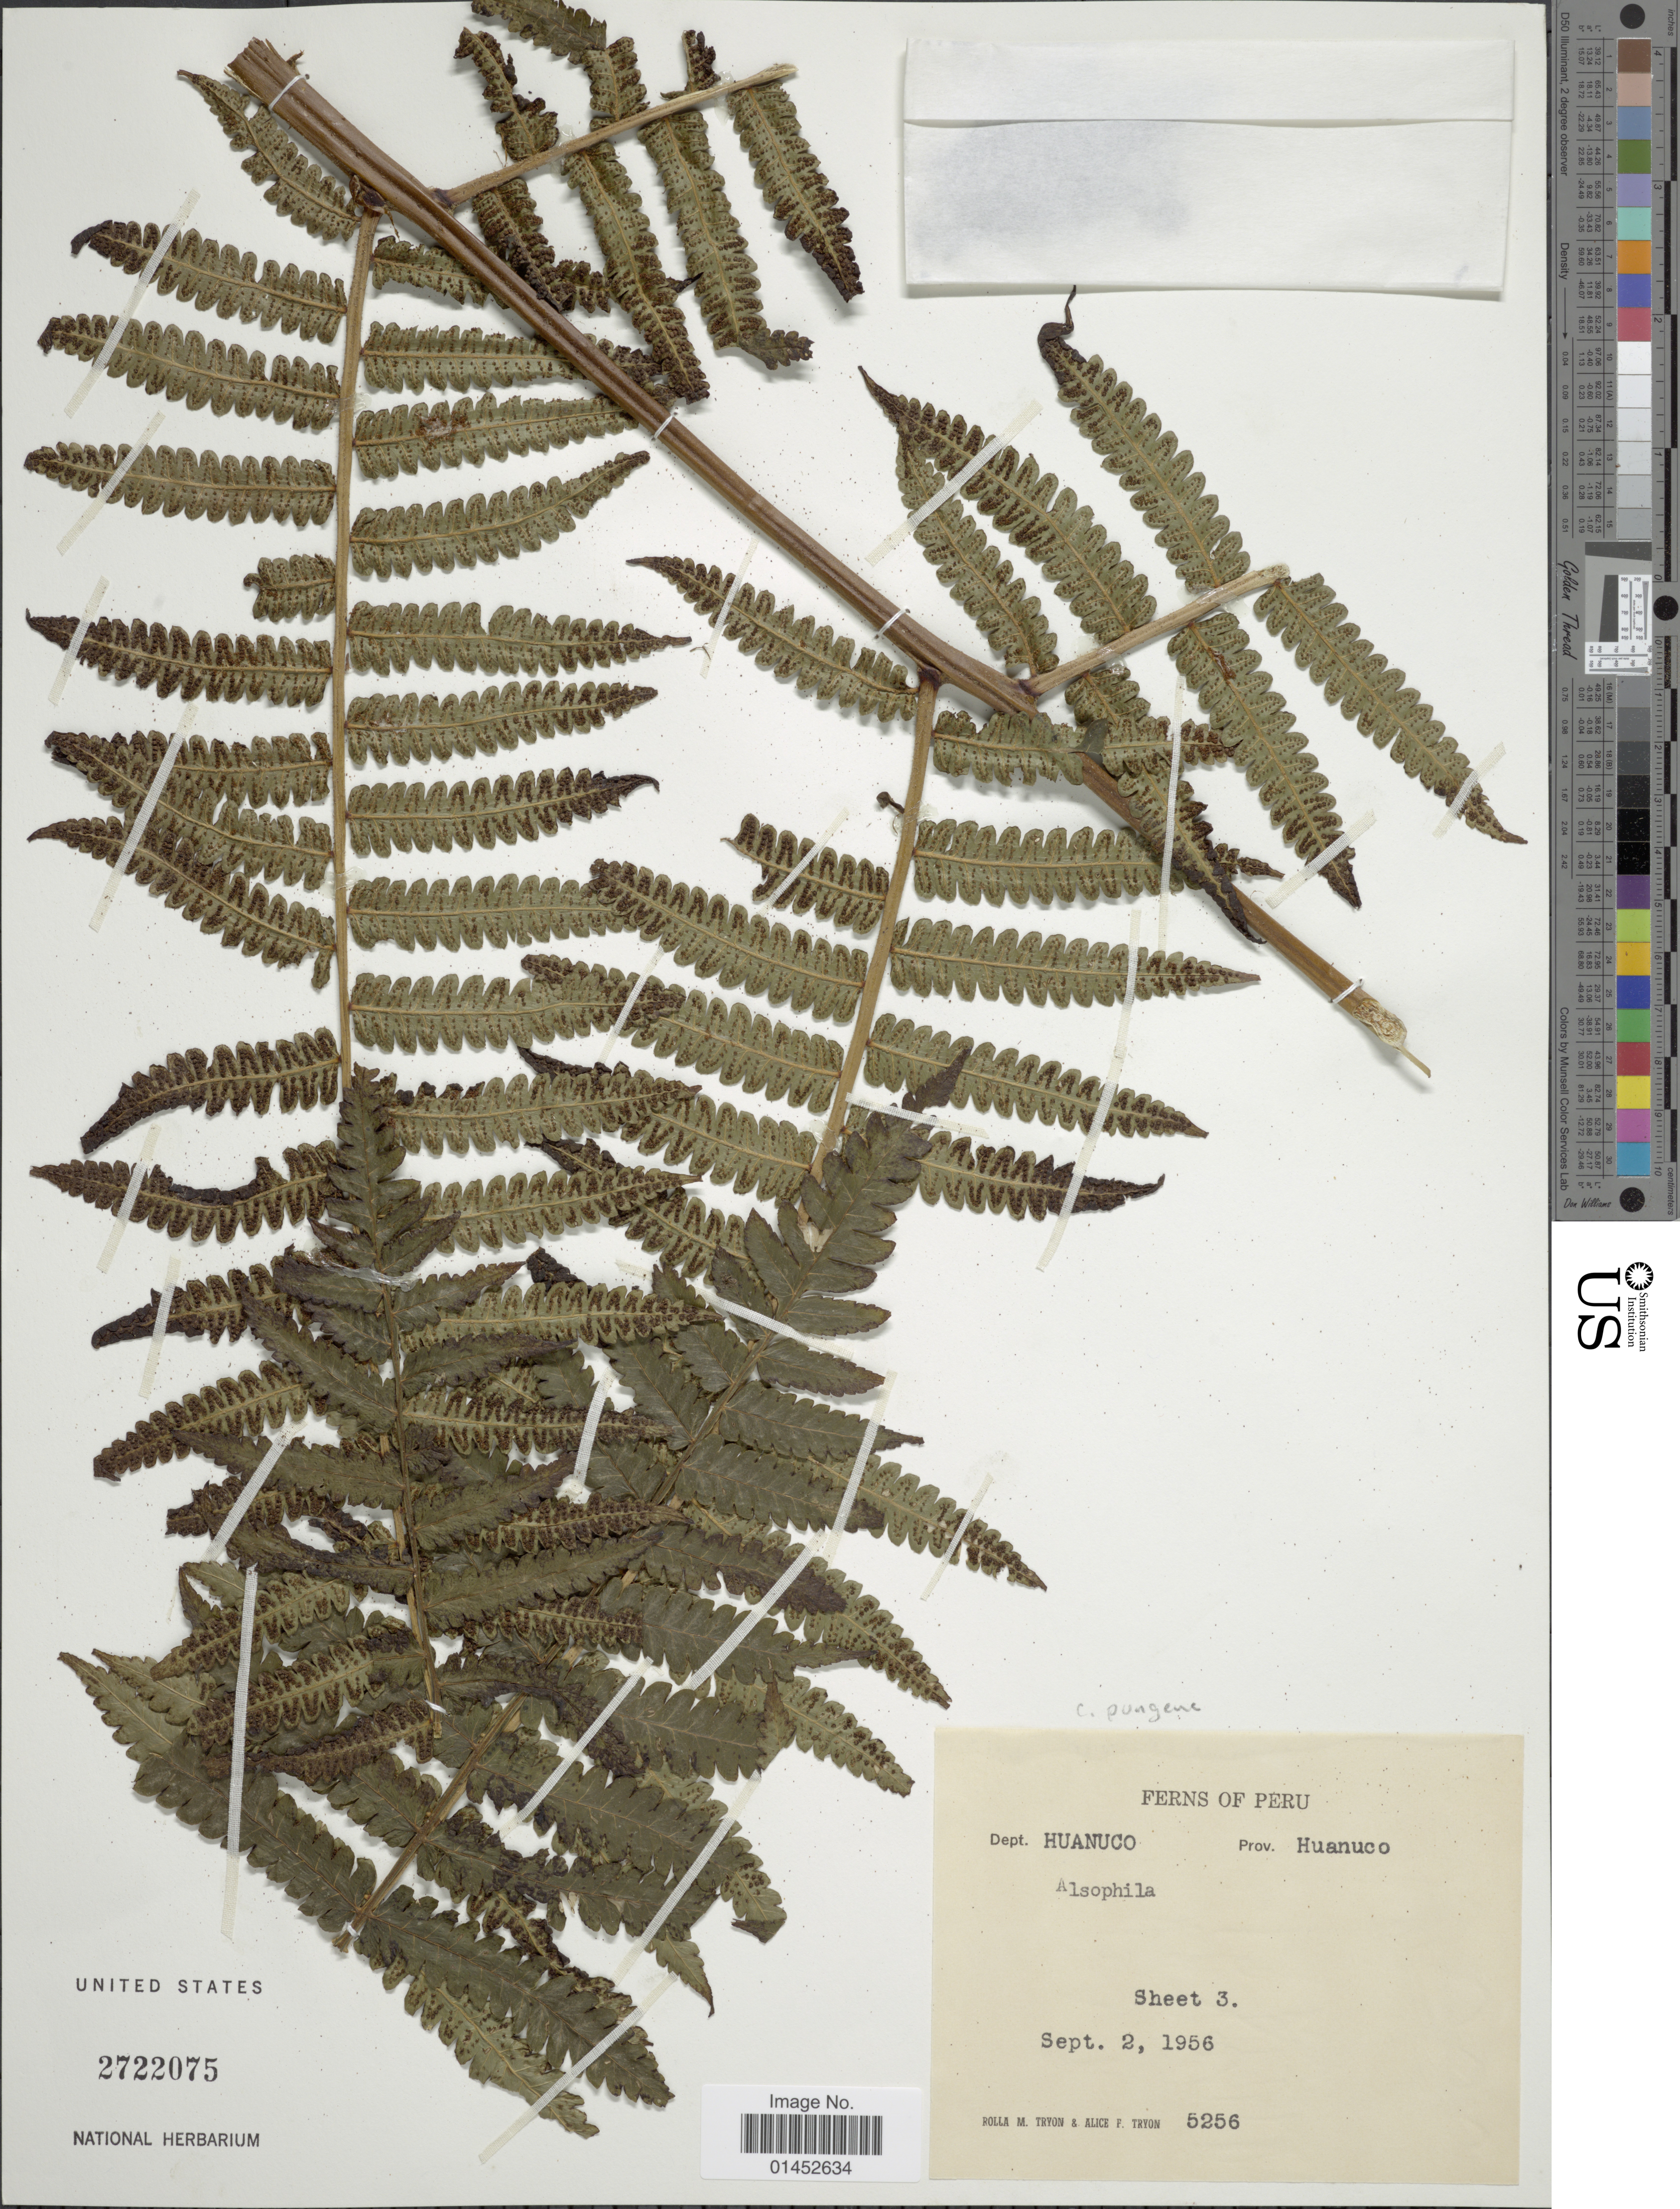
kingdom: Plantae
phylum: Tracheophyta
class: Polypodiopsida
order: Cyatheales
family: Cyatheaceae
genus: Cyathea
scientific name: Cyathea pungens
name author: (Willd.) Domin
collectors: R. M. Tryon & A. F. Tryon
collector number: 5256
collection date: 1956-09-02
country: Peru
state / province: Huánuco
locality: Dept. Huanuco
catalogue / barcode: US 2722075